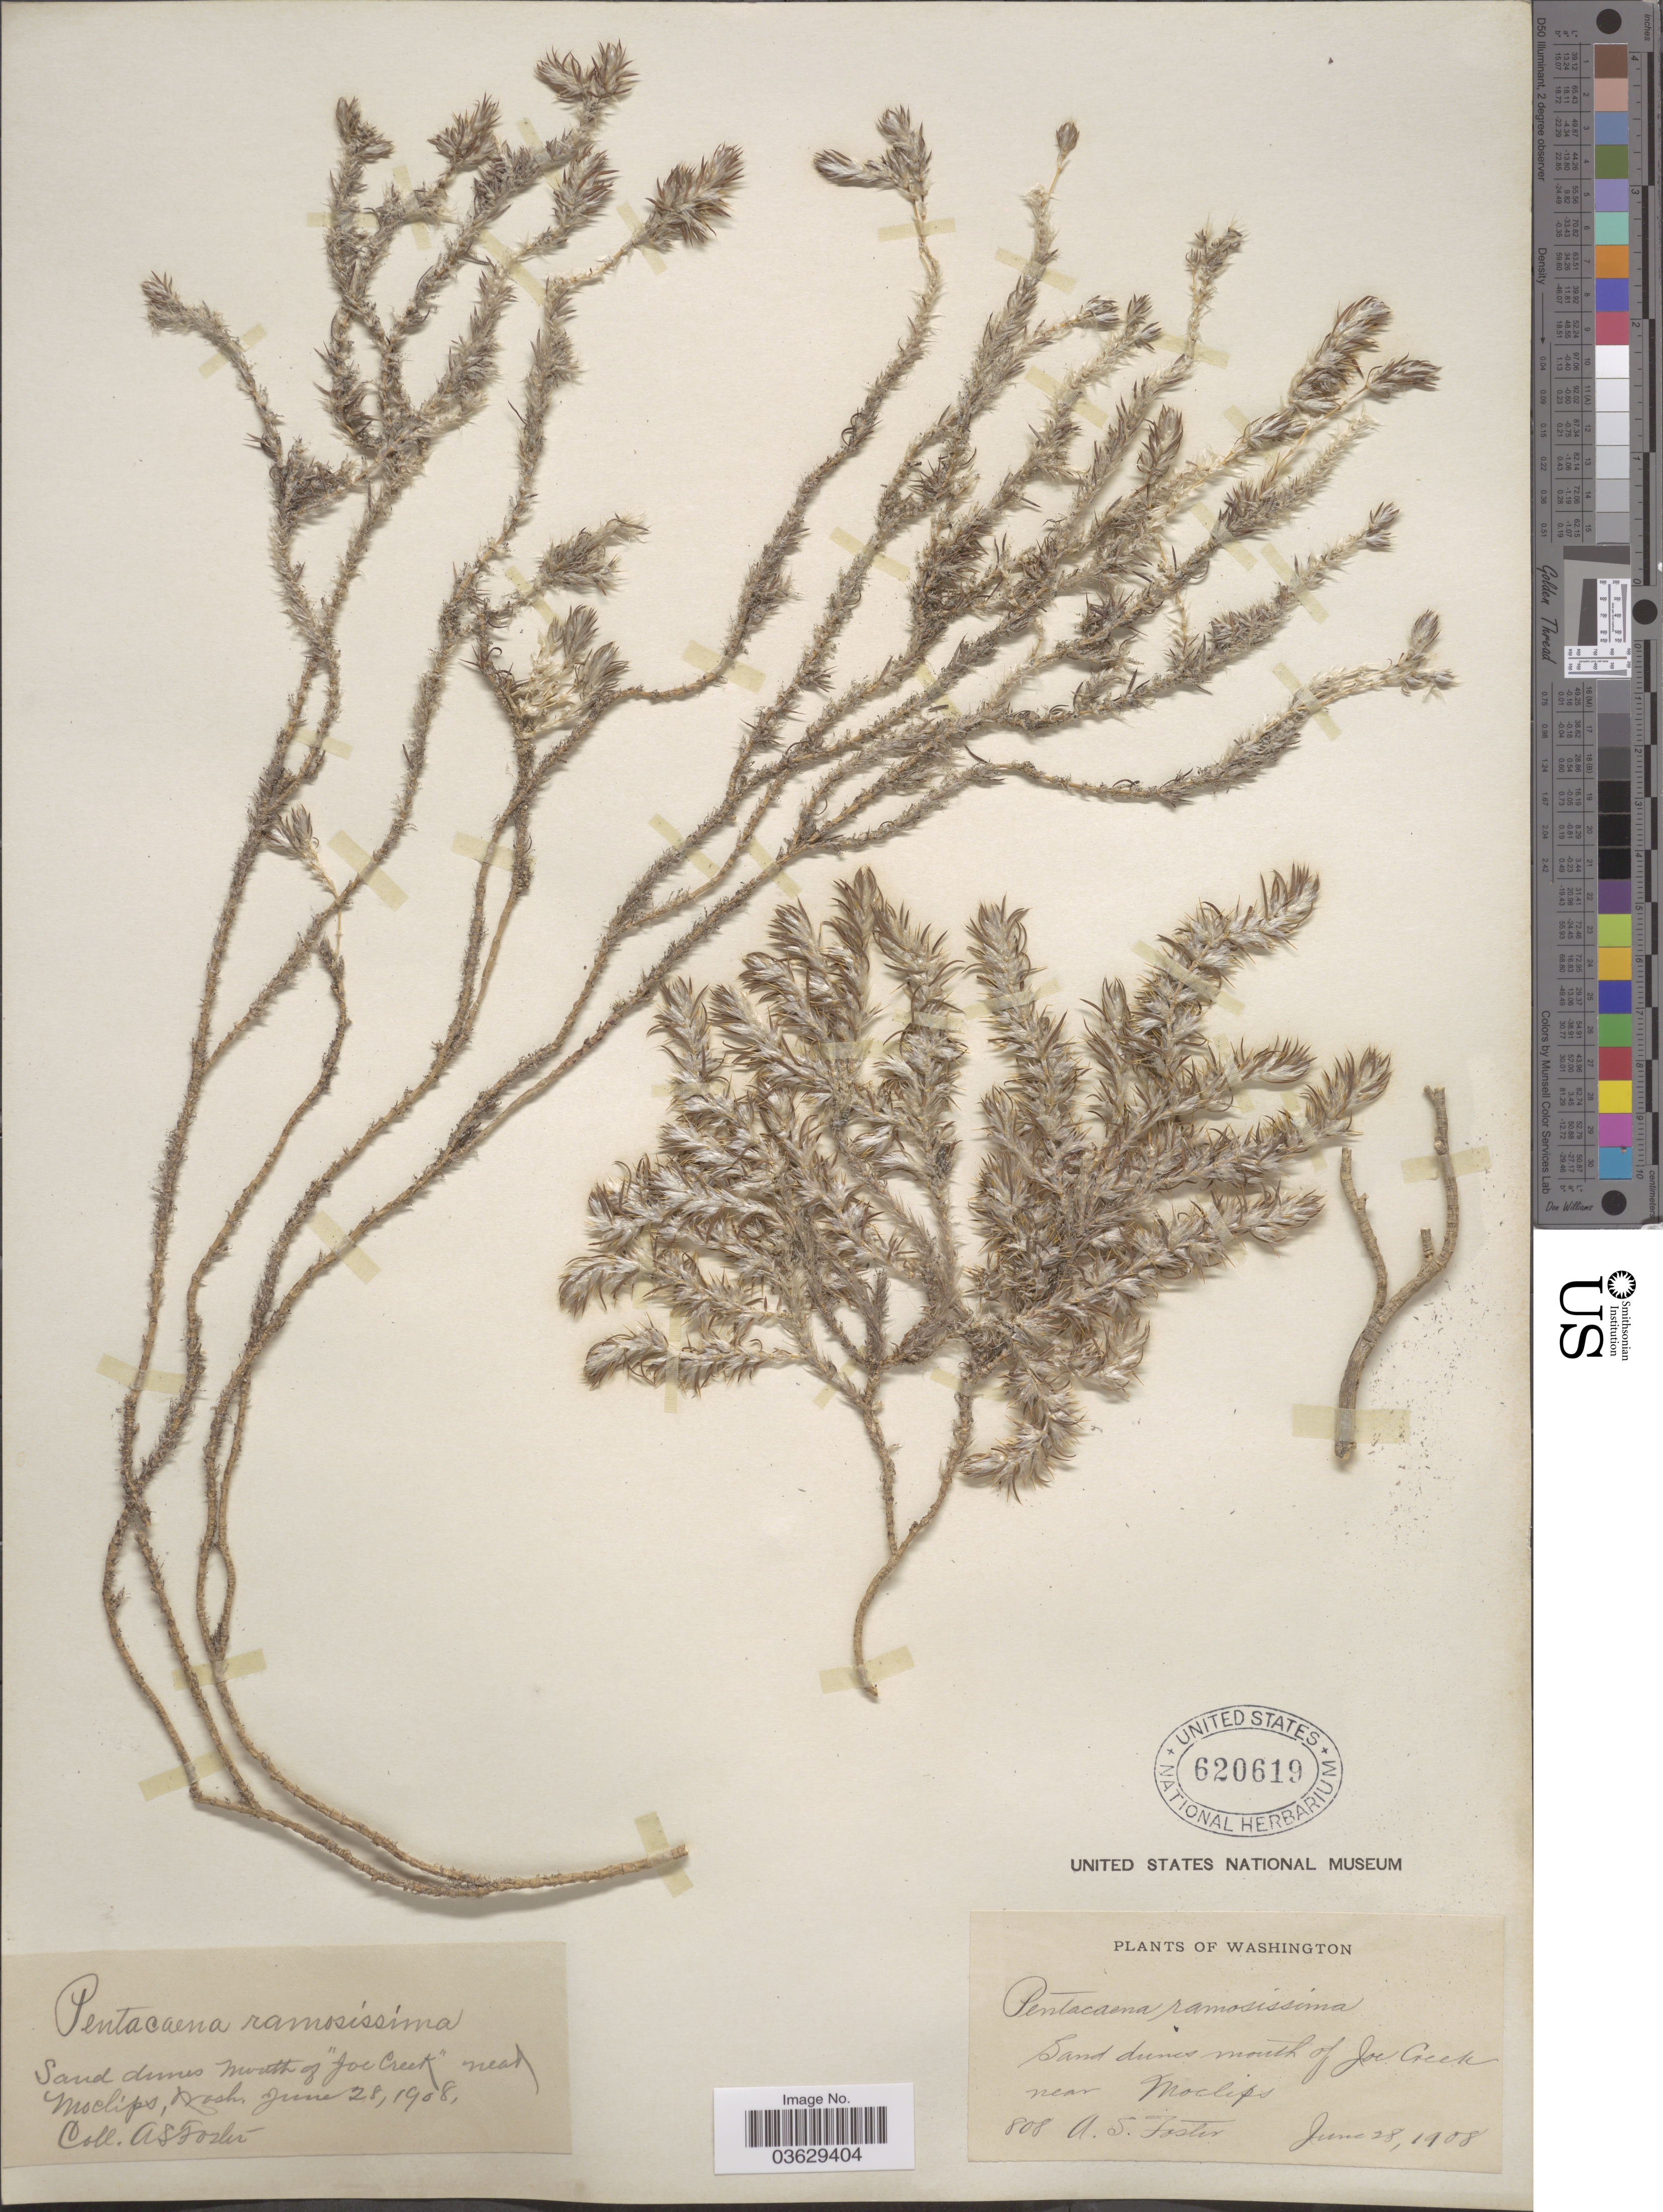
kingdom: Plantae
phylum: Tracheophyta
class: Magnoliopsida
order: Caryophyllales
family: Caryophyllaceae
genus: Cardionema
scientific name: Cardionema ramosissimum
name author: (Weinm.) A. Nelson & J.F. Macbr.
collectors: A. S. Foster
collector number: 808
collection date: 1908-06-28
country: United States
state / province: Washington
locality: Sand dunes mouth of Joe Creek near Moclips.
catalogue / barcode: US 620619